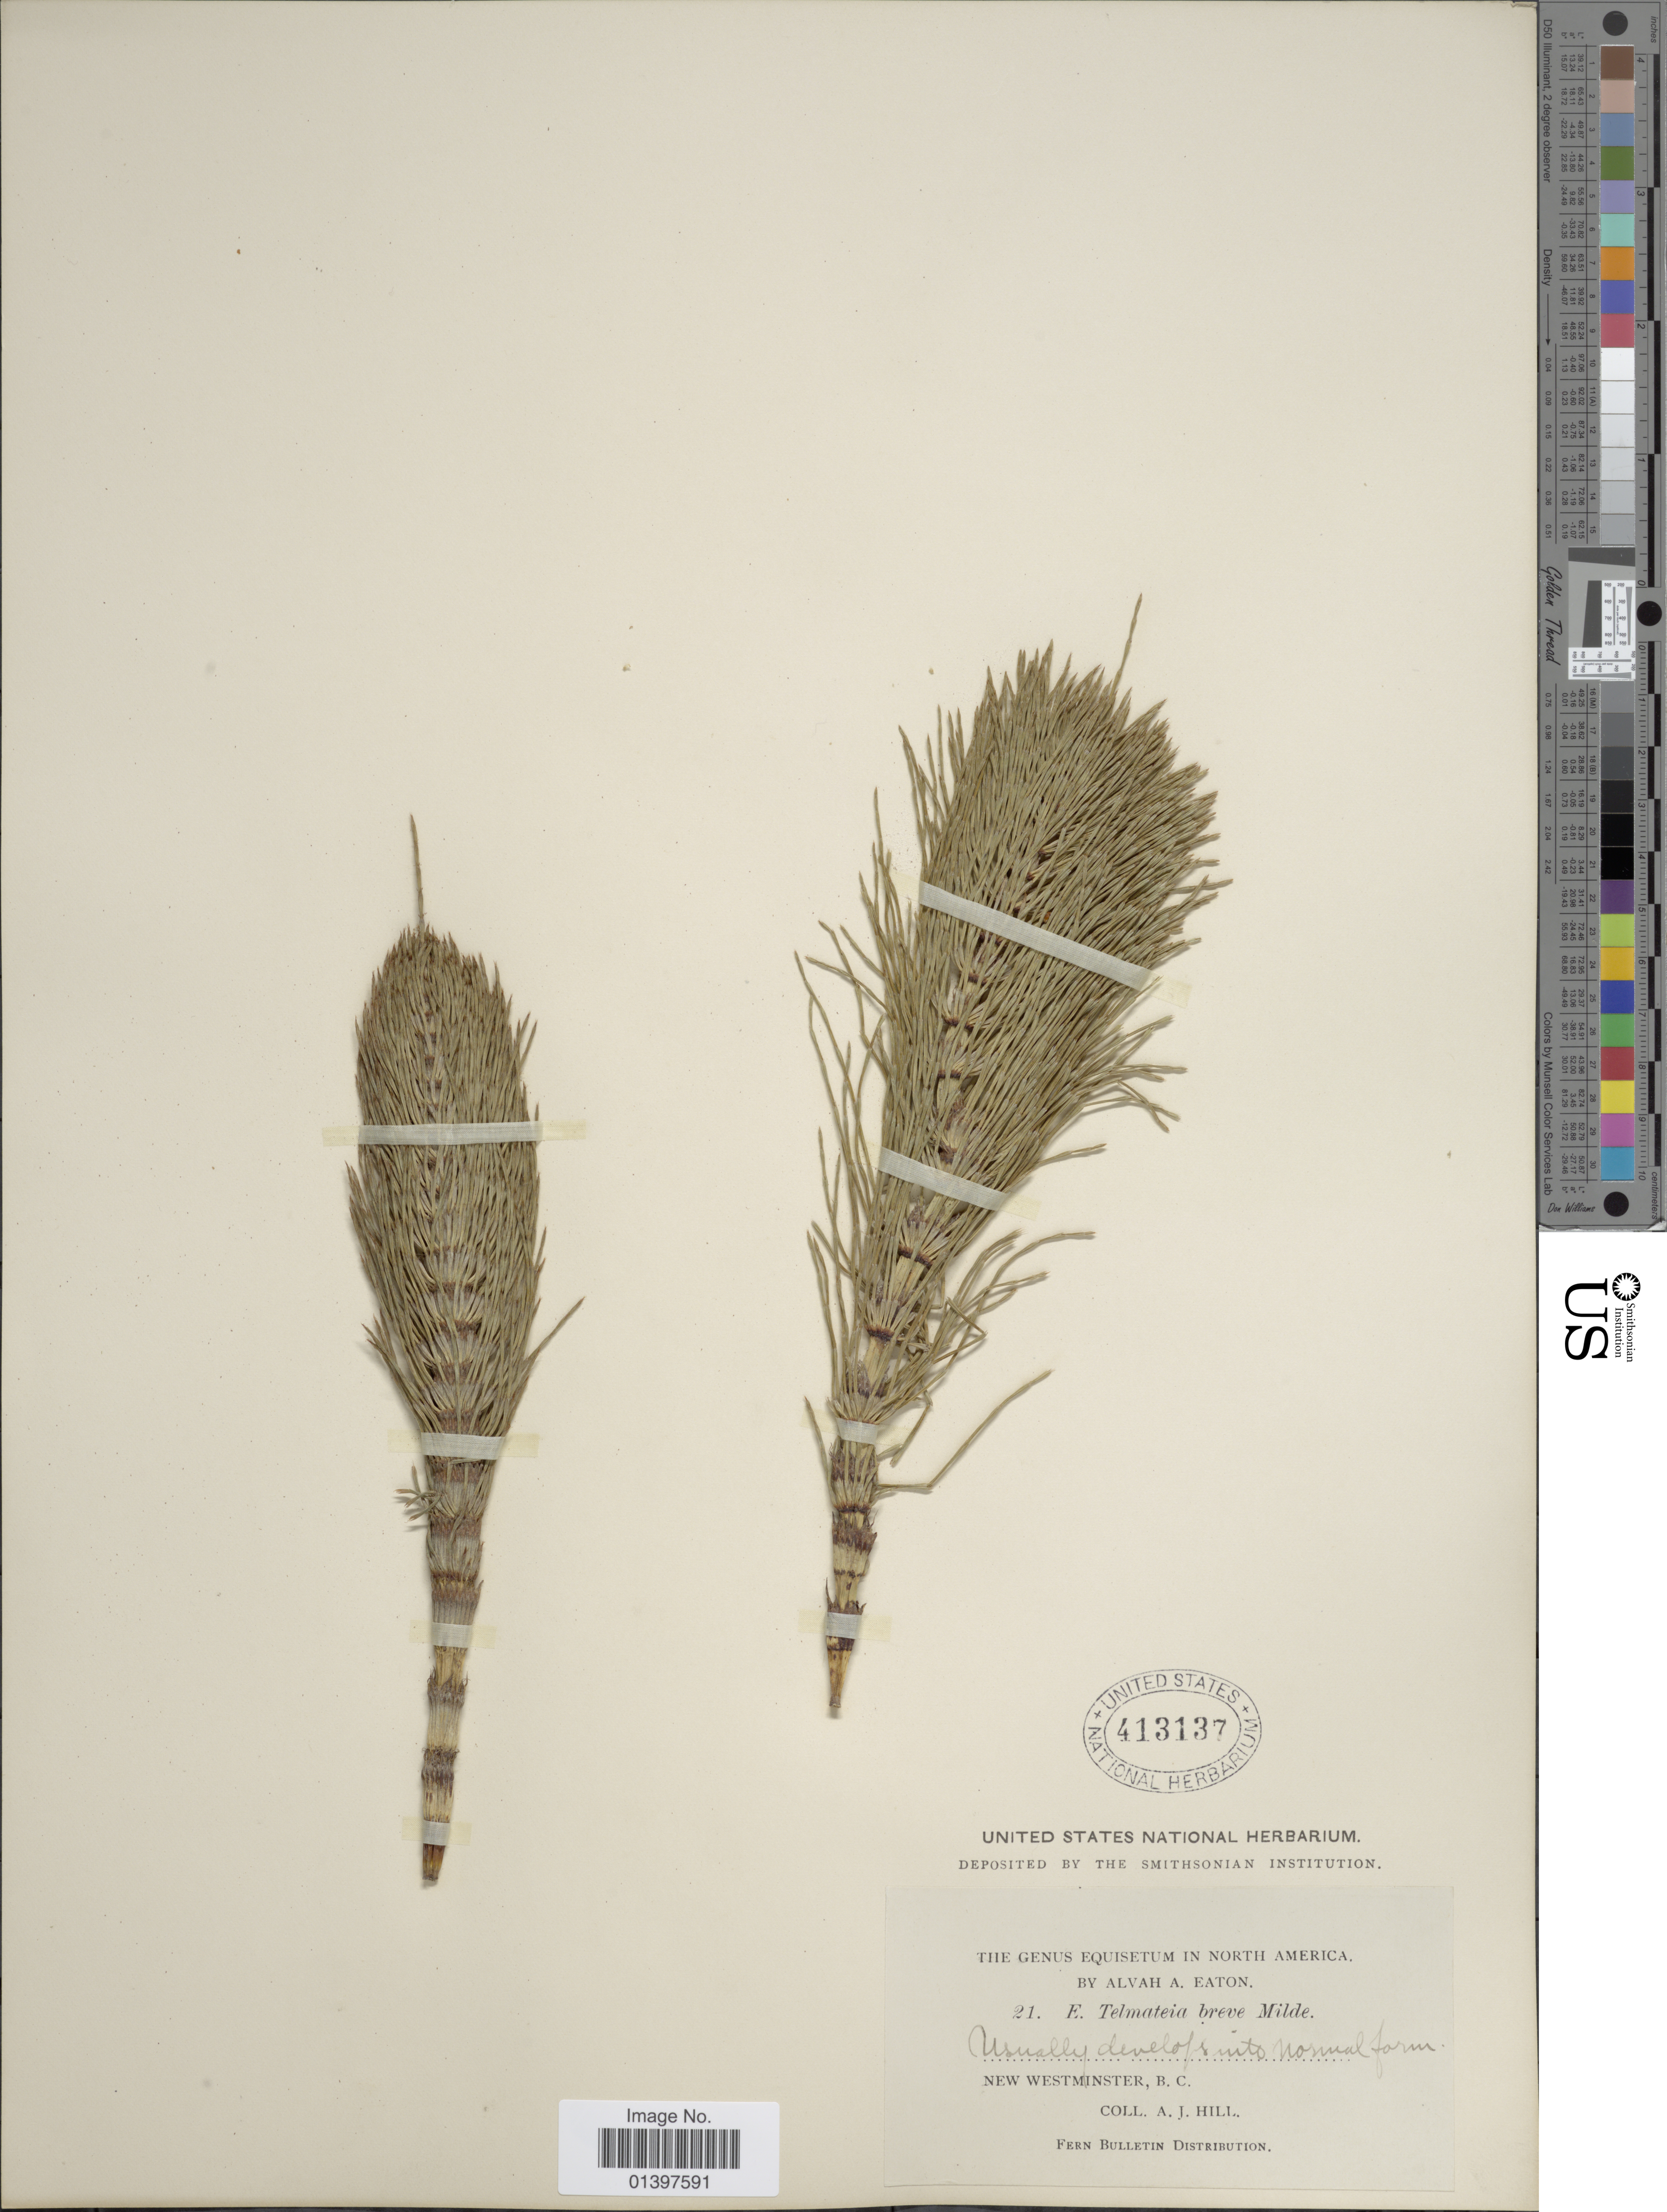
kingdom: Plantae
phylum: Tracheophyta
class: Polypodiopsida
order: Equisetales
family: Equisetaceae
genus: Equisetum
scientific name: Equisetum telmateia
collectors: A. Hill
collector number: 21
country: Canada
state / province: British Columbia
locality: New Westminister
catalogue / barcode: US 413137